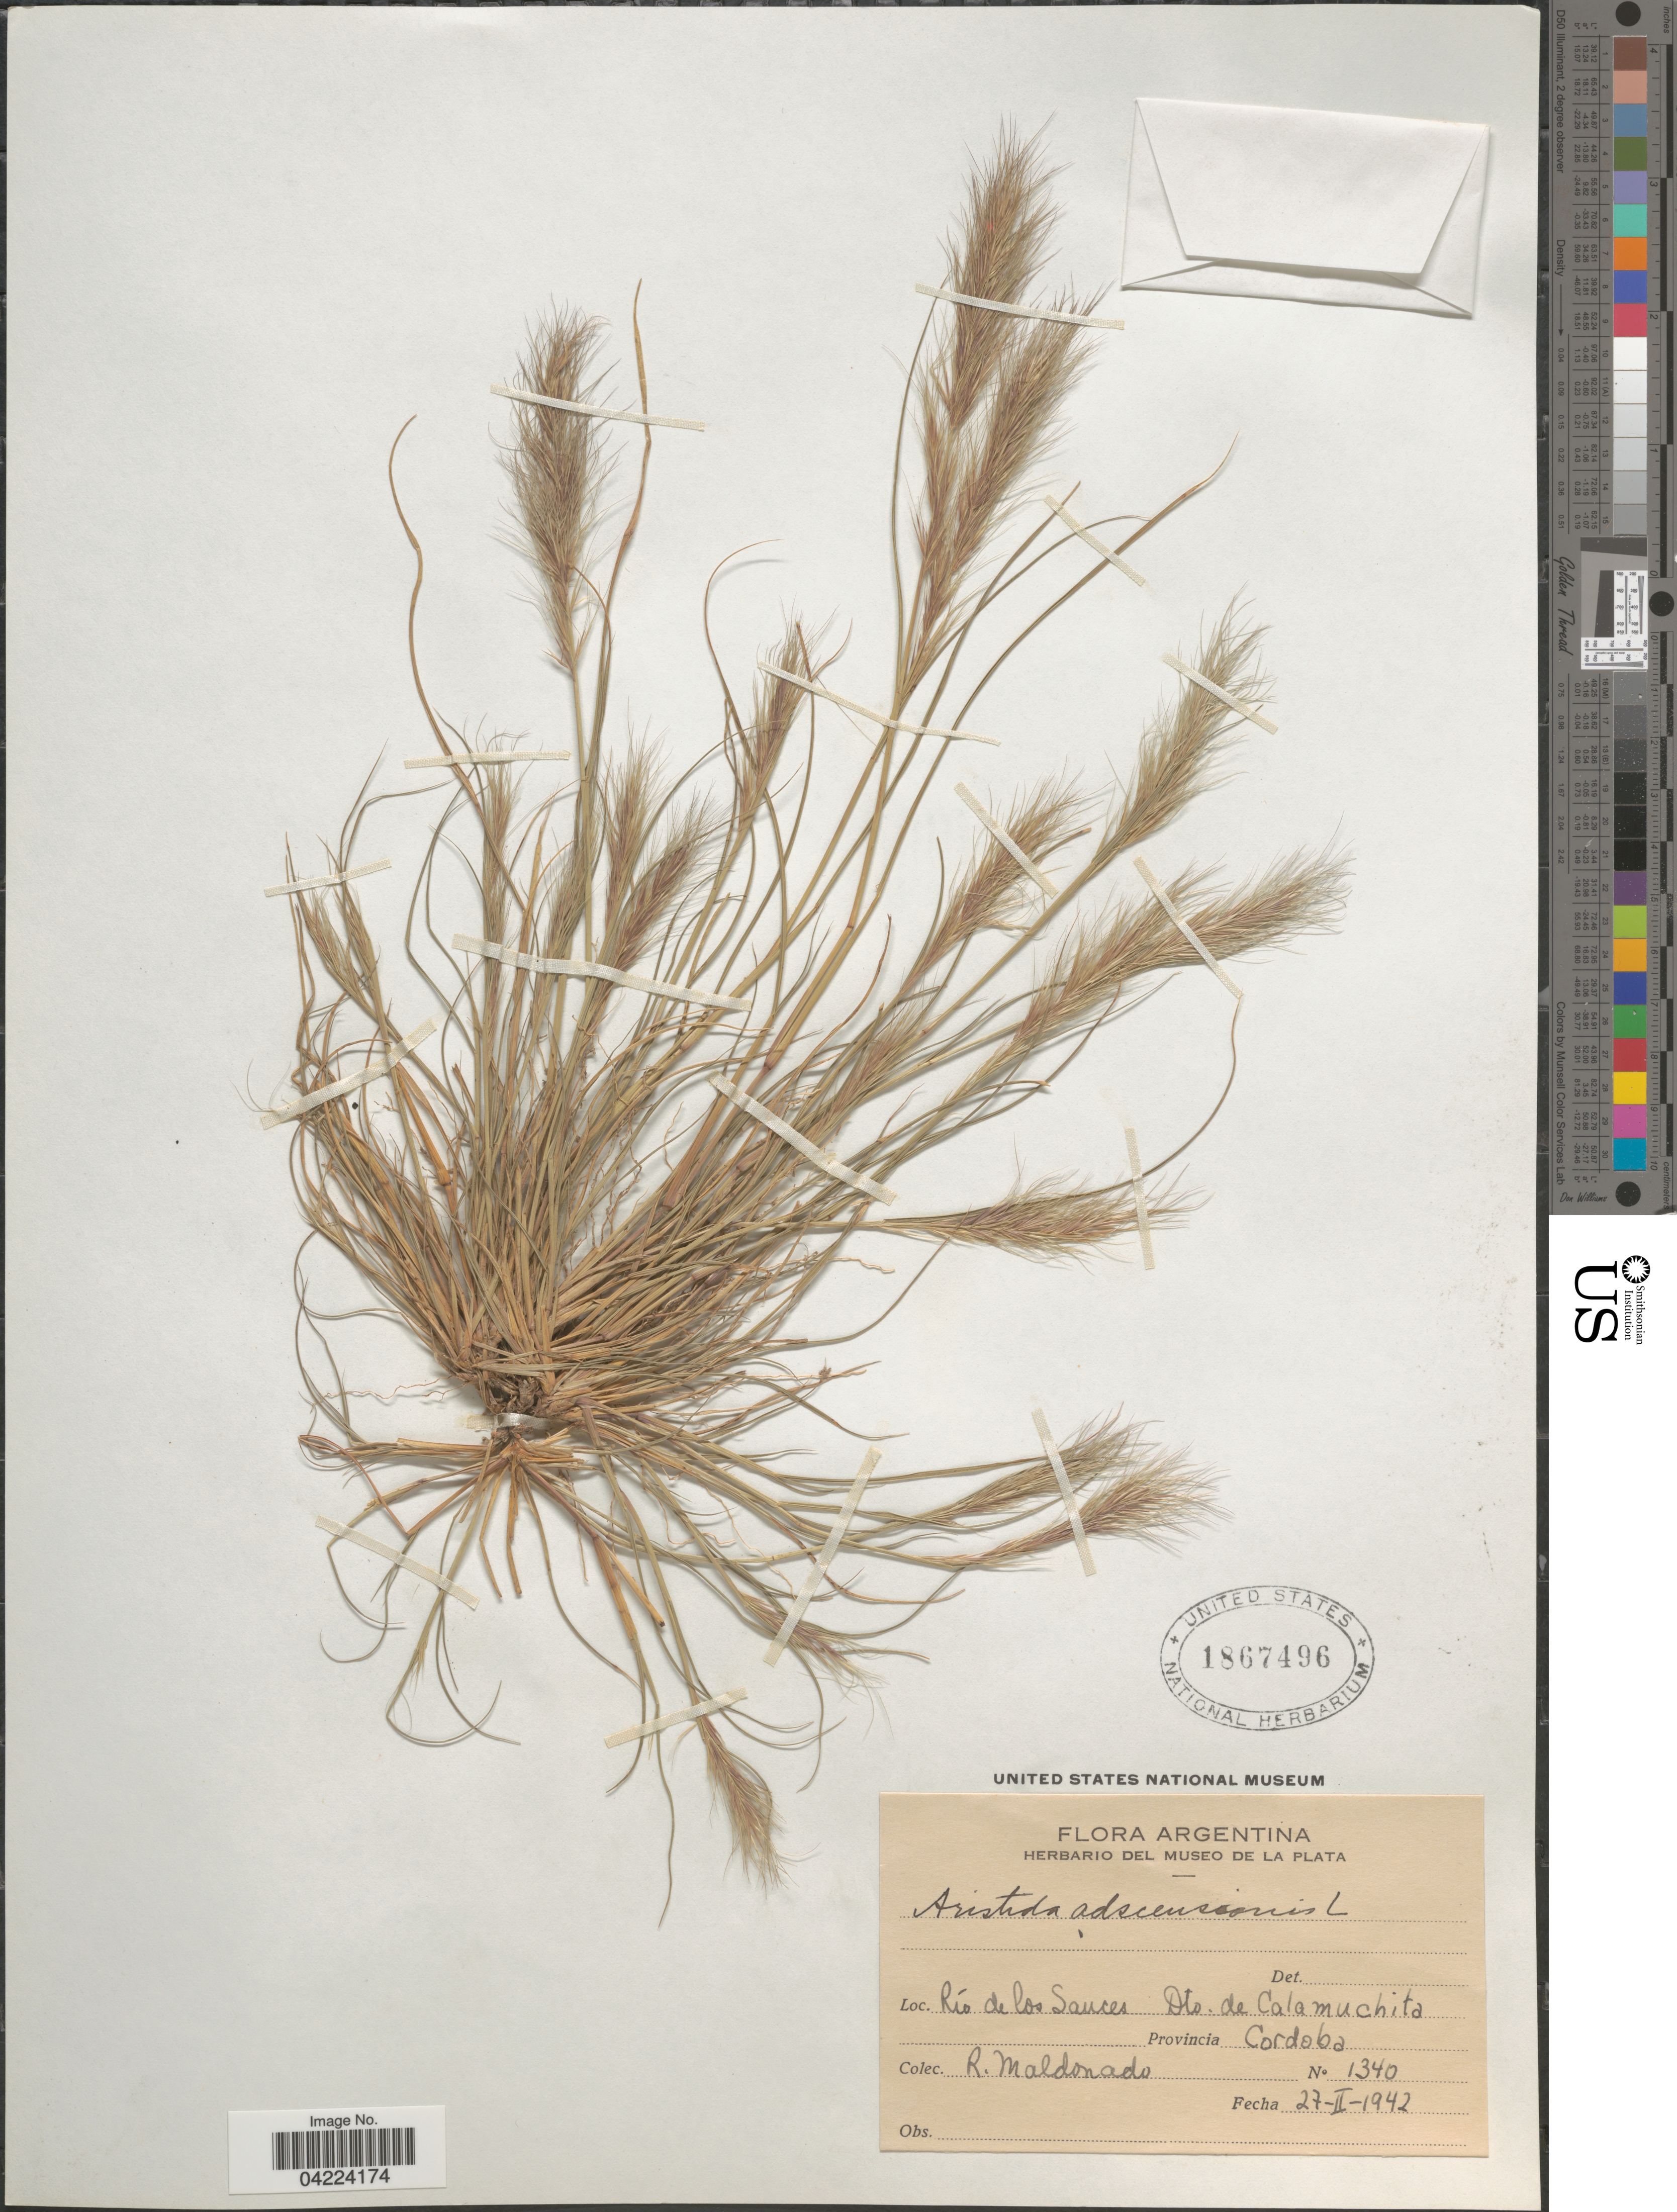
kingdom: Plantae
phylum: Tracheophyta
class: Liliopsida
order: Poales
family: Poaceae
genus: Aristida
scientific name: Aristida adscensionis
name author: L.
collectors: R. Maldonado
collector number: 1340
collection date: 1942-02-27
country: Argentina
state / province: Cordoba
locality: Río de los Sauces. Dto. de Calamuchita.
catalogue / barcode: US 1867496